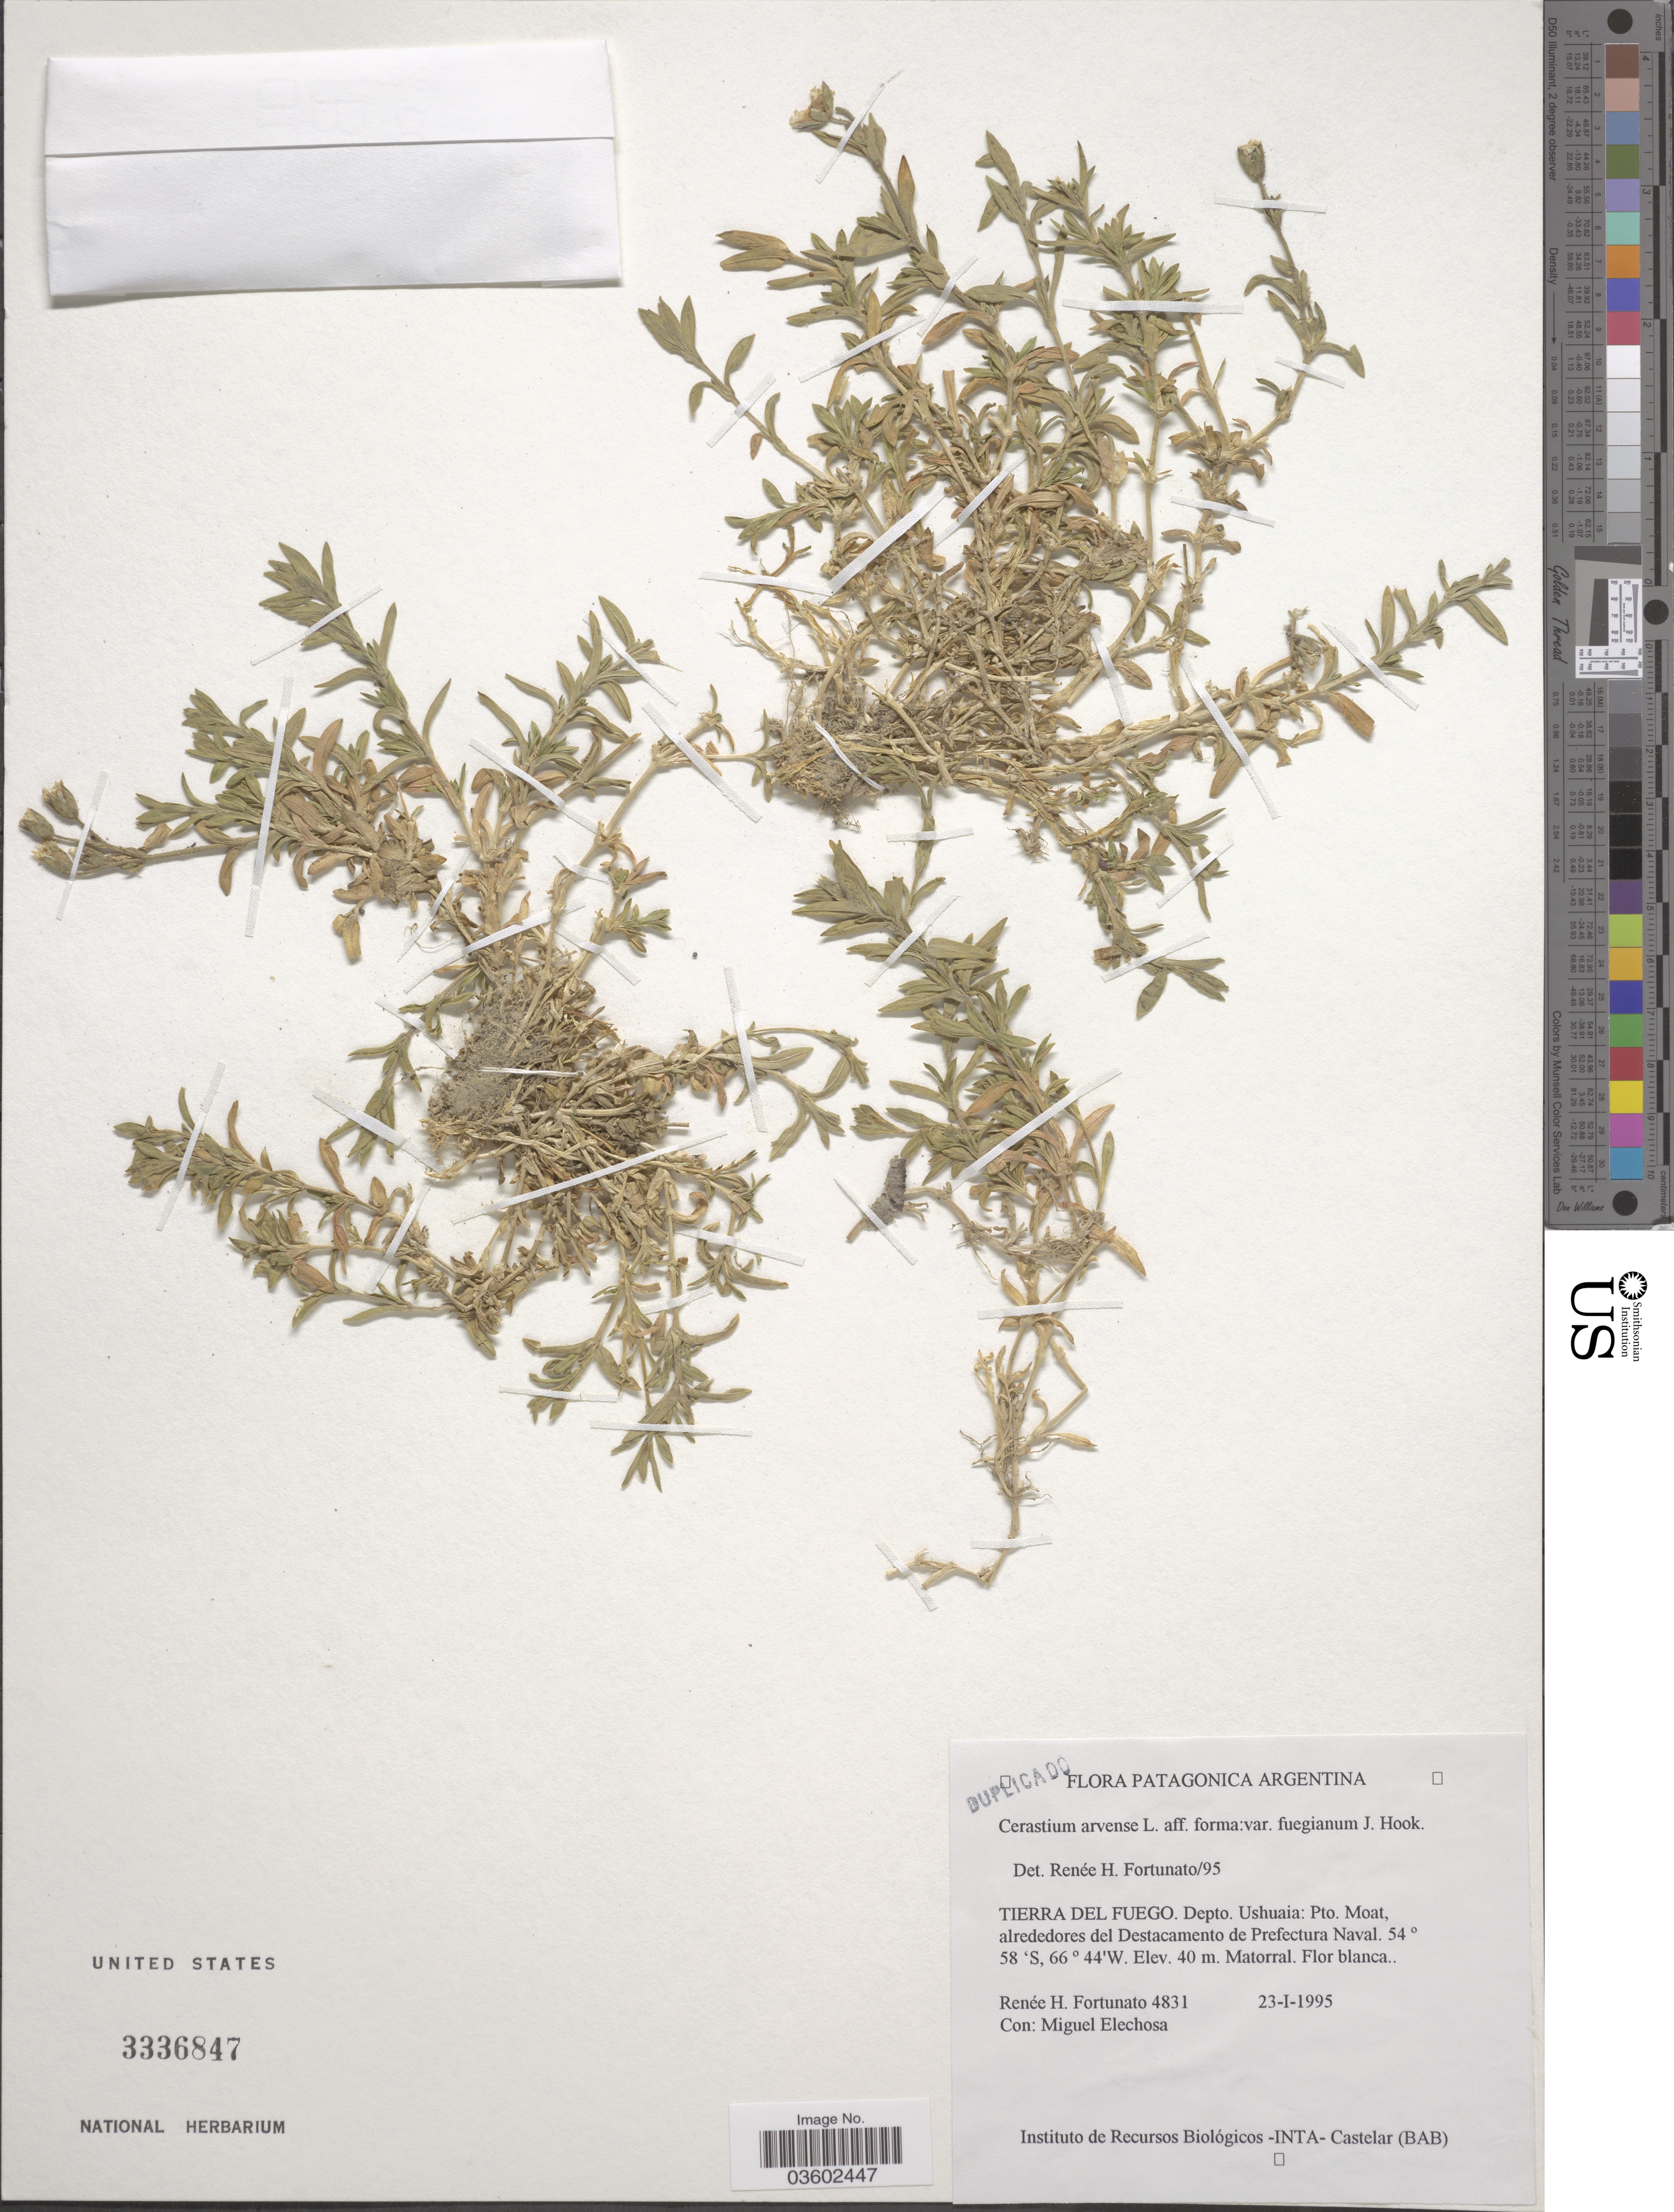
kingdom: Plantae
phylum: Tracheophyta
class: Magnoliopsida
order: Caryophyllales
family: Caryophyllaceae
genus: Cerastium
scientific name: Cerastium arvense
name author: L.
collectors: R. H. Fortunato & M. Elechosa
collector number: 4831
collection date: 1995-01-23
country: Argentina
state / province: Tierra del Fuego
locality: Depto. Ushuaia: Pto. Moat, alrededores del Destacamento de Prefectura Naval.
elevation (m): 40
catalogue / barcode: US 3336847